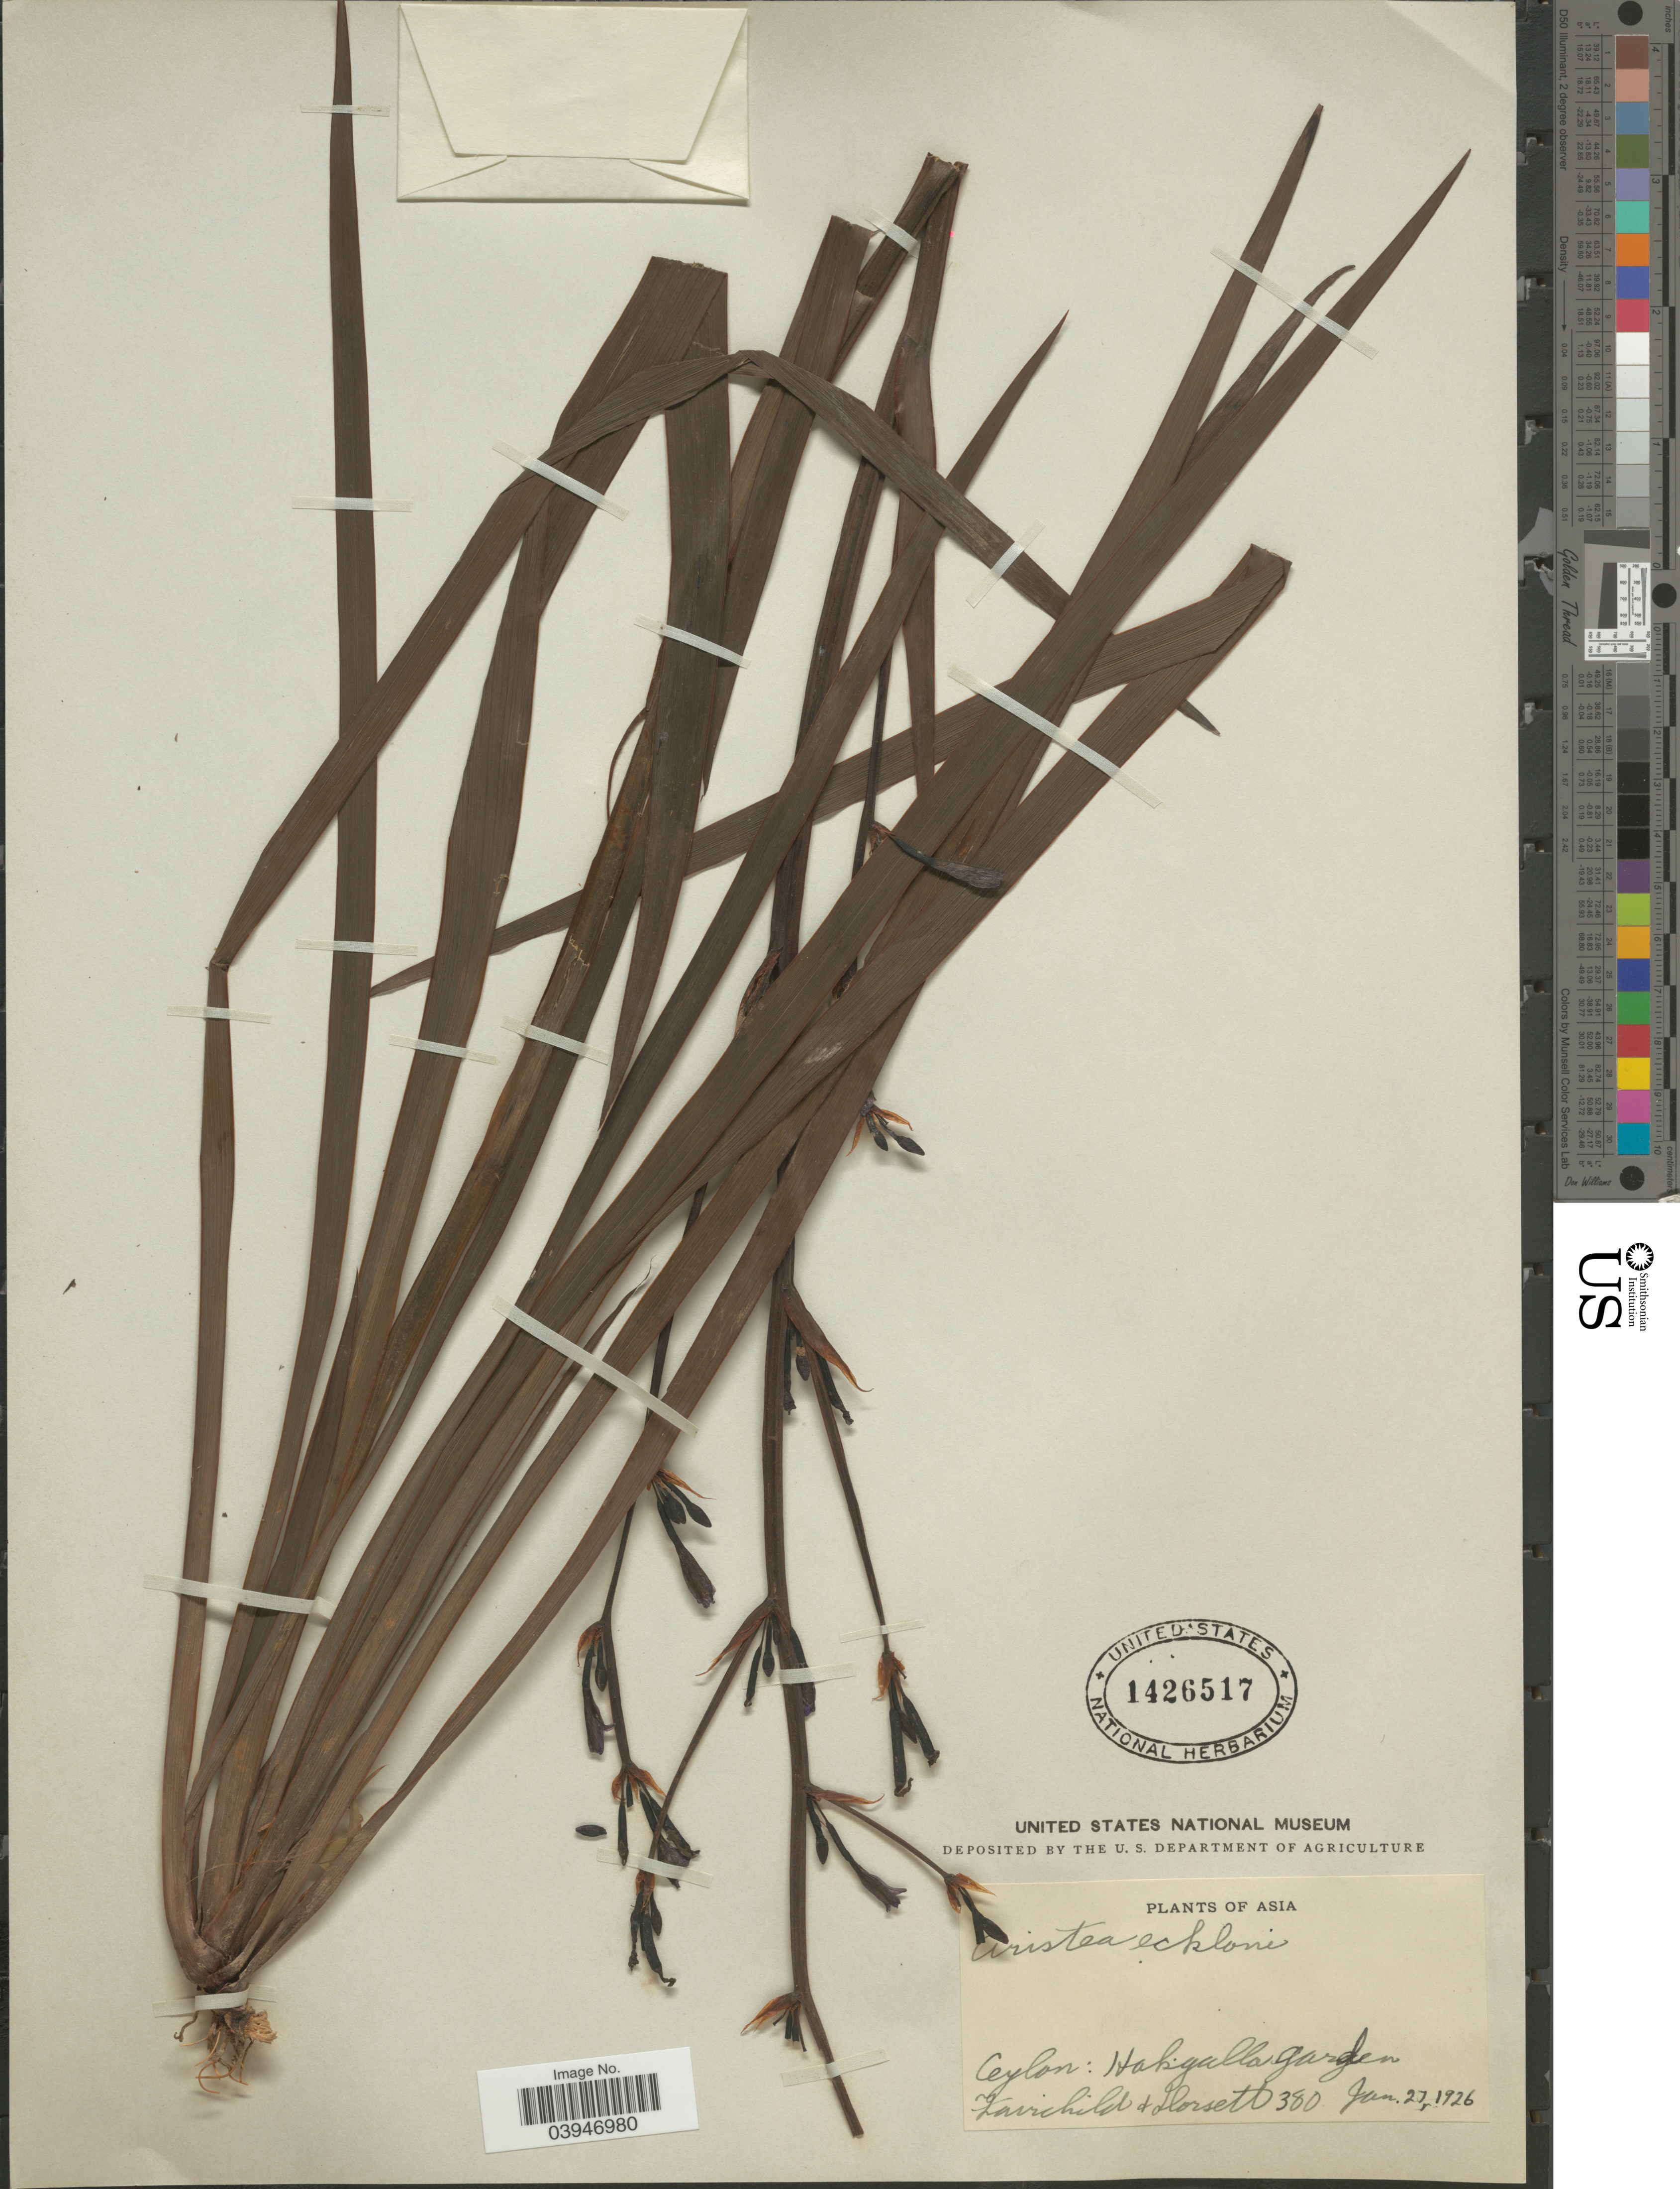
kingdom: Plantae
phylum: Tracheophyta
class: Liliopsida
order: Asparagales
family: Iridaceae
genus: Aristea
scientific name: Aristea ecklonii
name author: Baker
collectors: -. Fairchild & -- Dorsett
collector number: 380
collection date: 1926-01-27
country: Sri Lanka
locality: Asia. Ceylon: Hakgalla garden.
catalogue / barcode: US 1426517